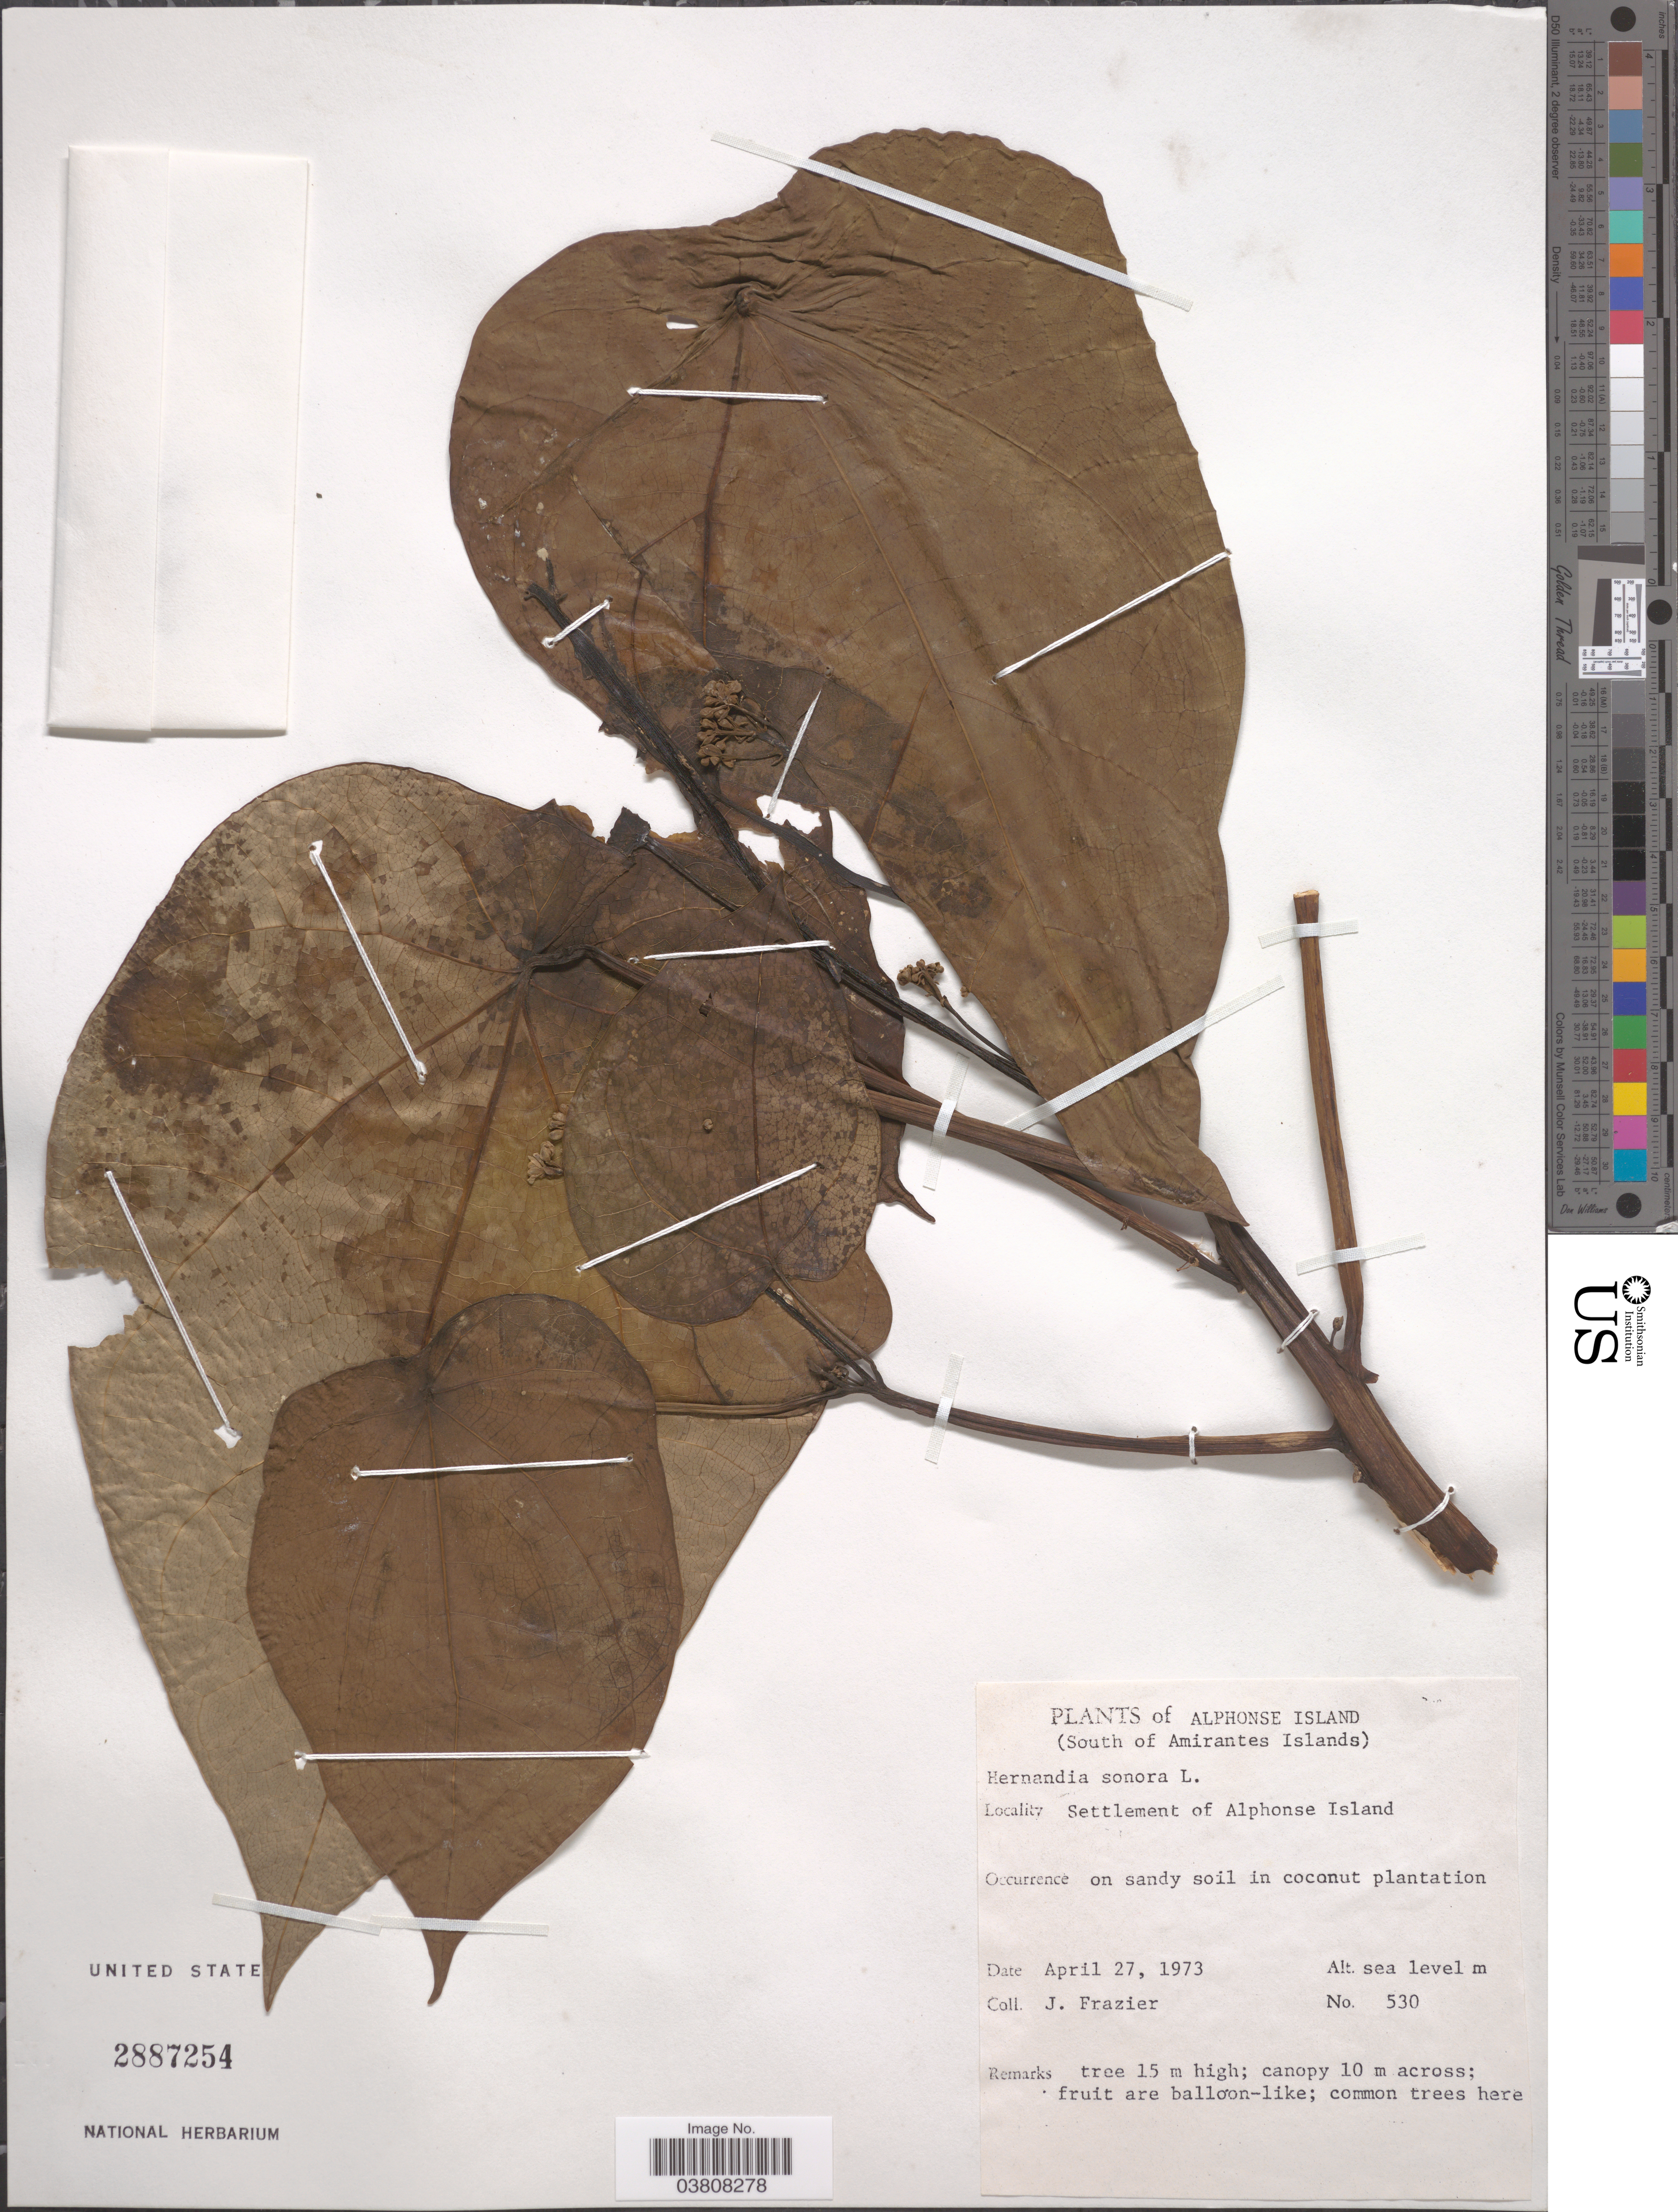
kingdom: Plantae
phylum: Tracheophyta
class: Magnoliopsida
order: Laurales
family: Hernandiaceae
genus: Hernandia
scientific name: Hernandia nymphaeifolia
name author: (C. Presl) Kubitzki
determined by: Strong, Mark T., (BOT), Smithsonian Institution - National Museum of Natural History (UNITED STATES)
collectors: J. Frazier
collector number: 530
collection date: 1973-04-27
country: Seychelles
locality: Alphonse Island. (South of Amirantes Islands). Settlement of Alphonse Island. In coconut plantation.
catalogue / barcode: US 2887254